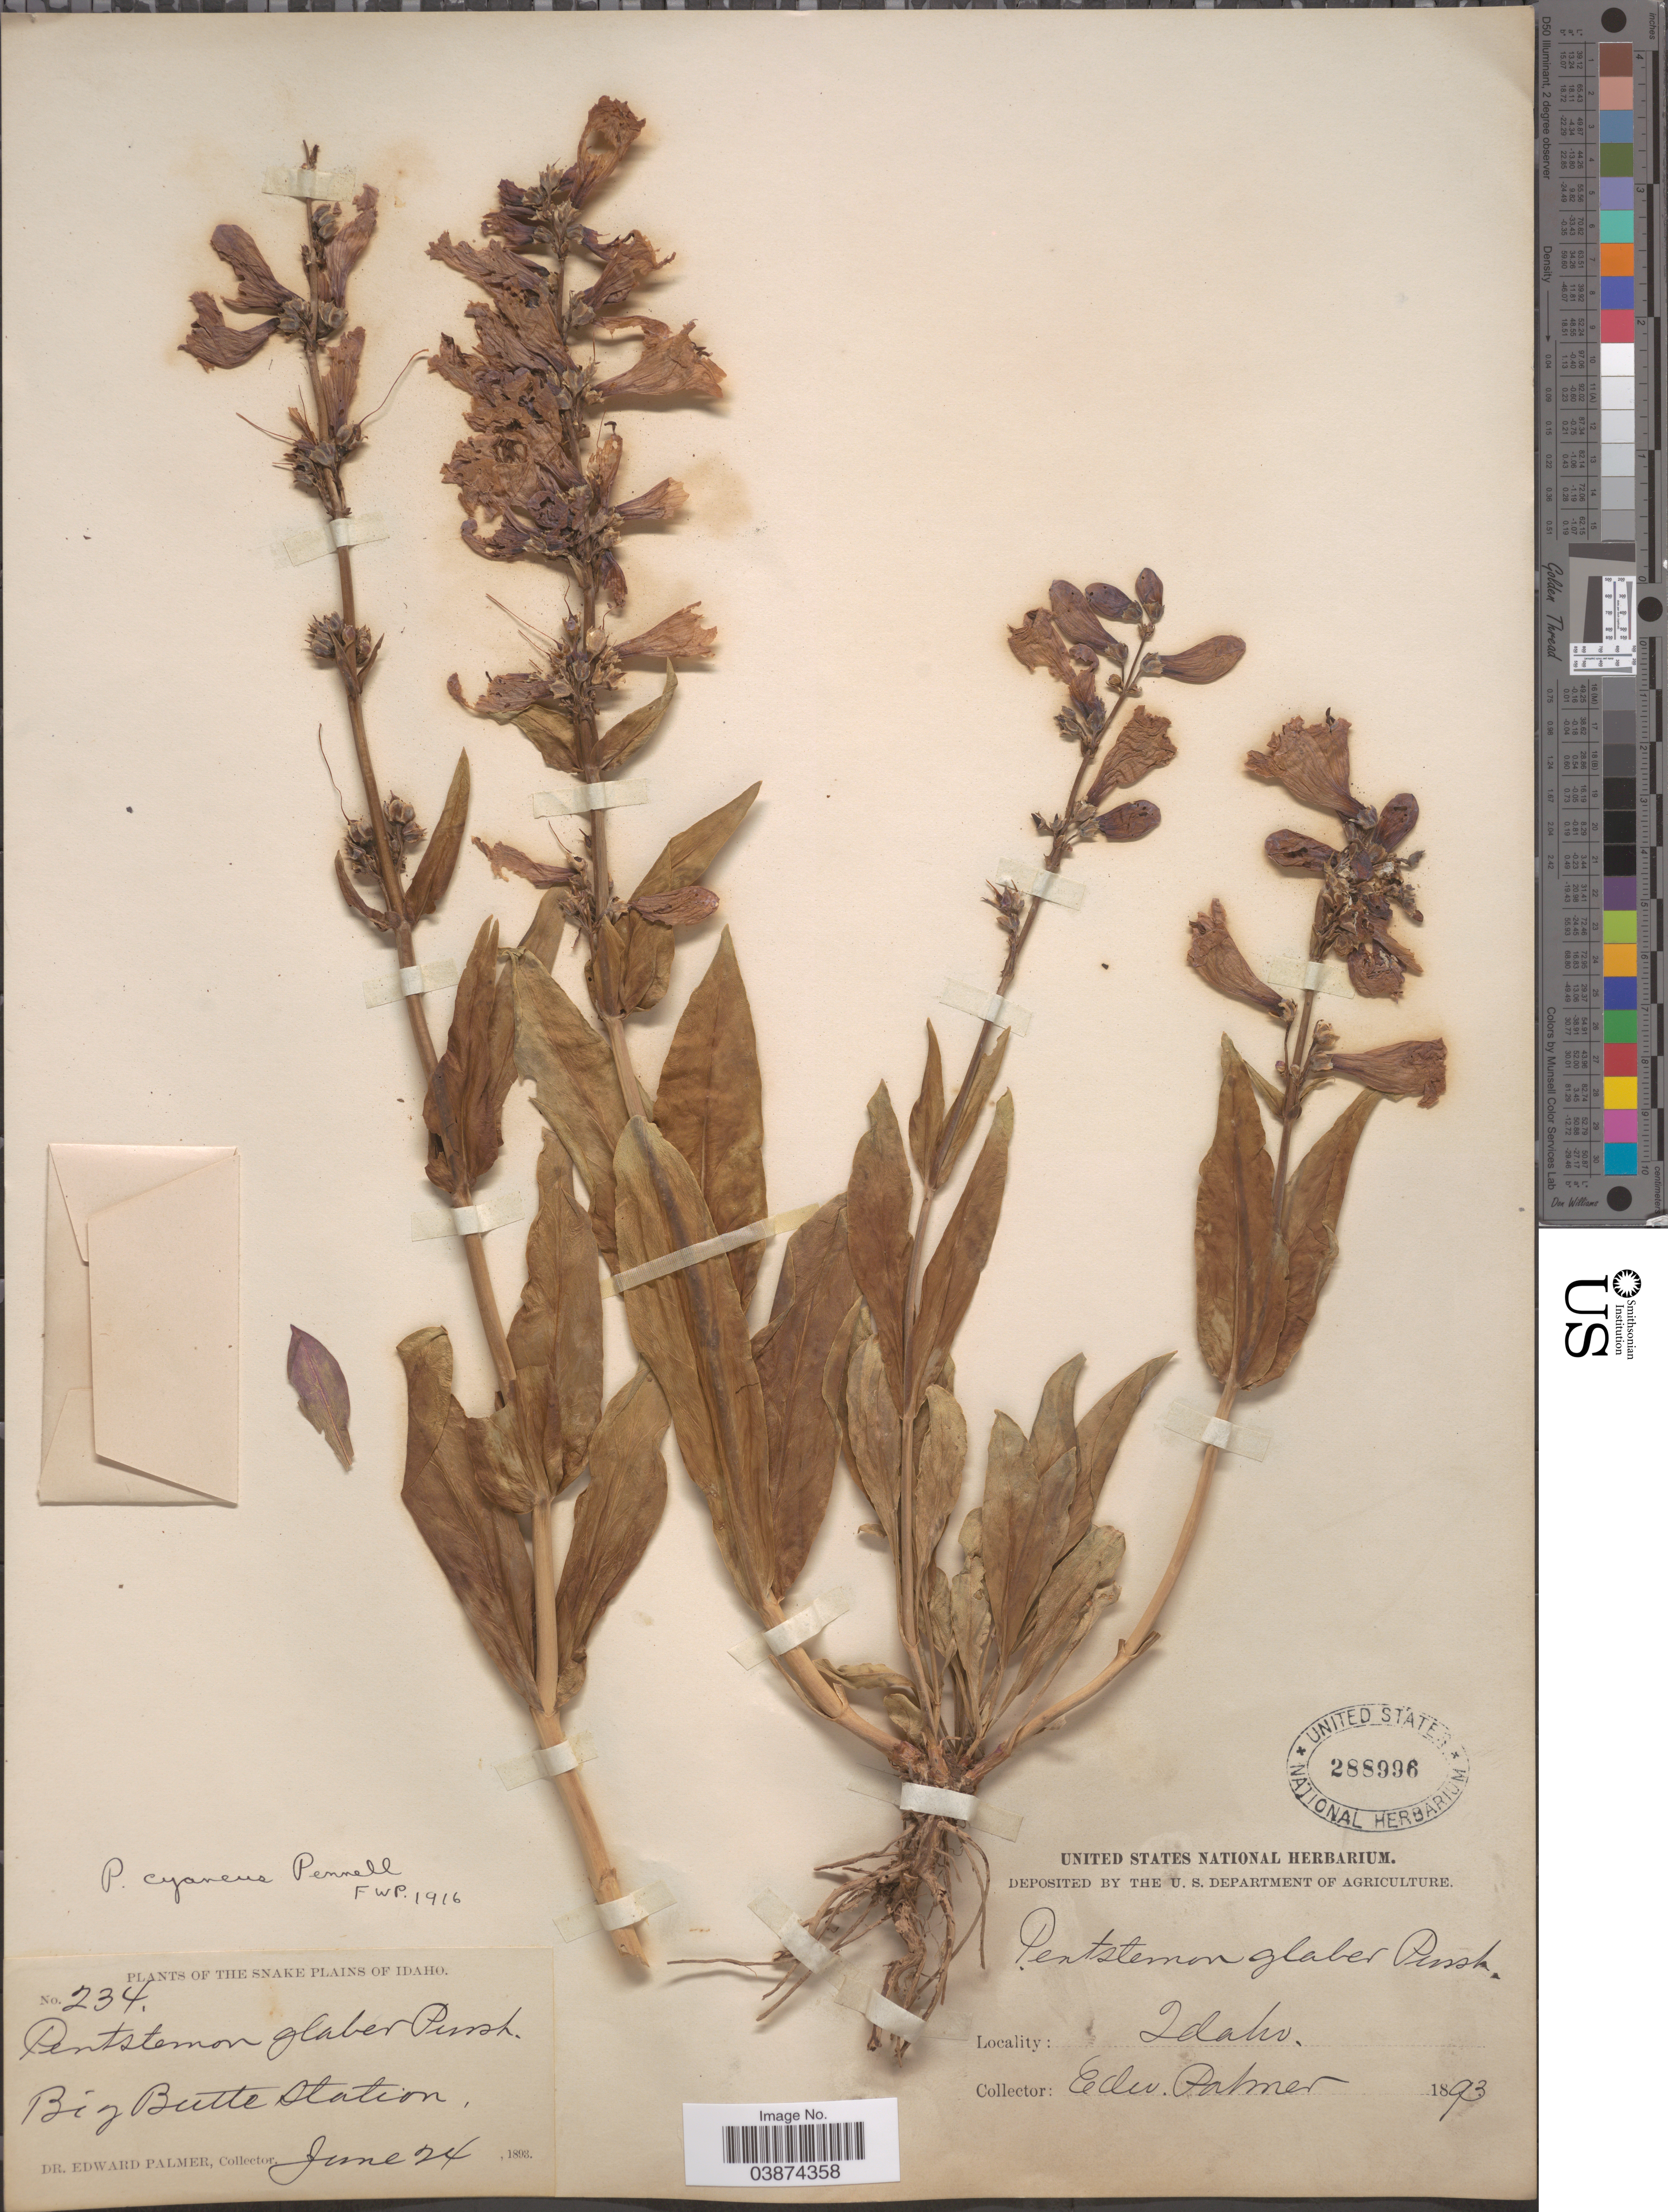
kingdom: Plantae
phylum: Tracheophyta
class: Magnoliopsida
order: Lamiales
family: Plantaginaceae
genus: Penstemon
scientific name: Penstemon cyaneus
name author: Pennell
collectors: E. Palmer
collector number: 234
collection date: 1893-06-24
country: United States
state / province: Idaho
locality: The Snake Plains of Idaho. Big Butte Station.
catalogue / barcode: US 288996